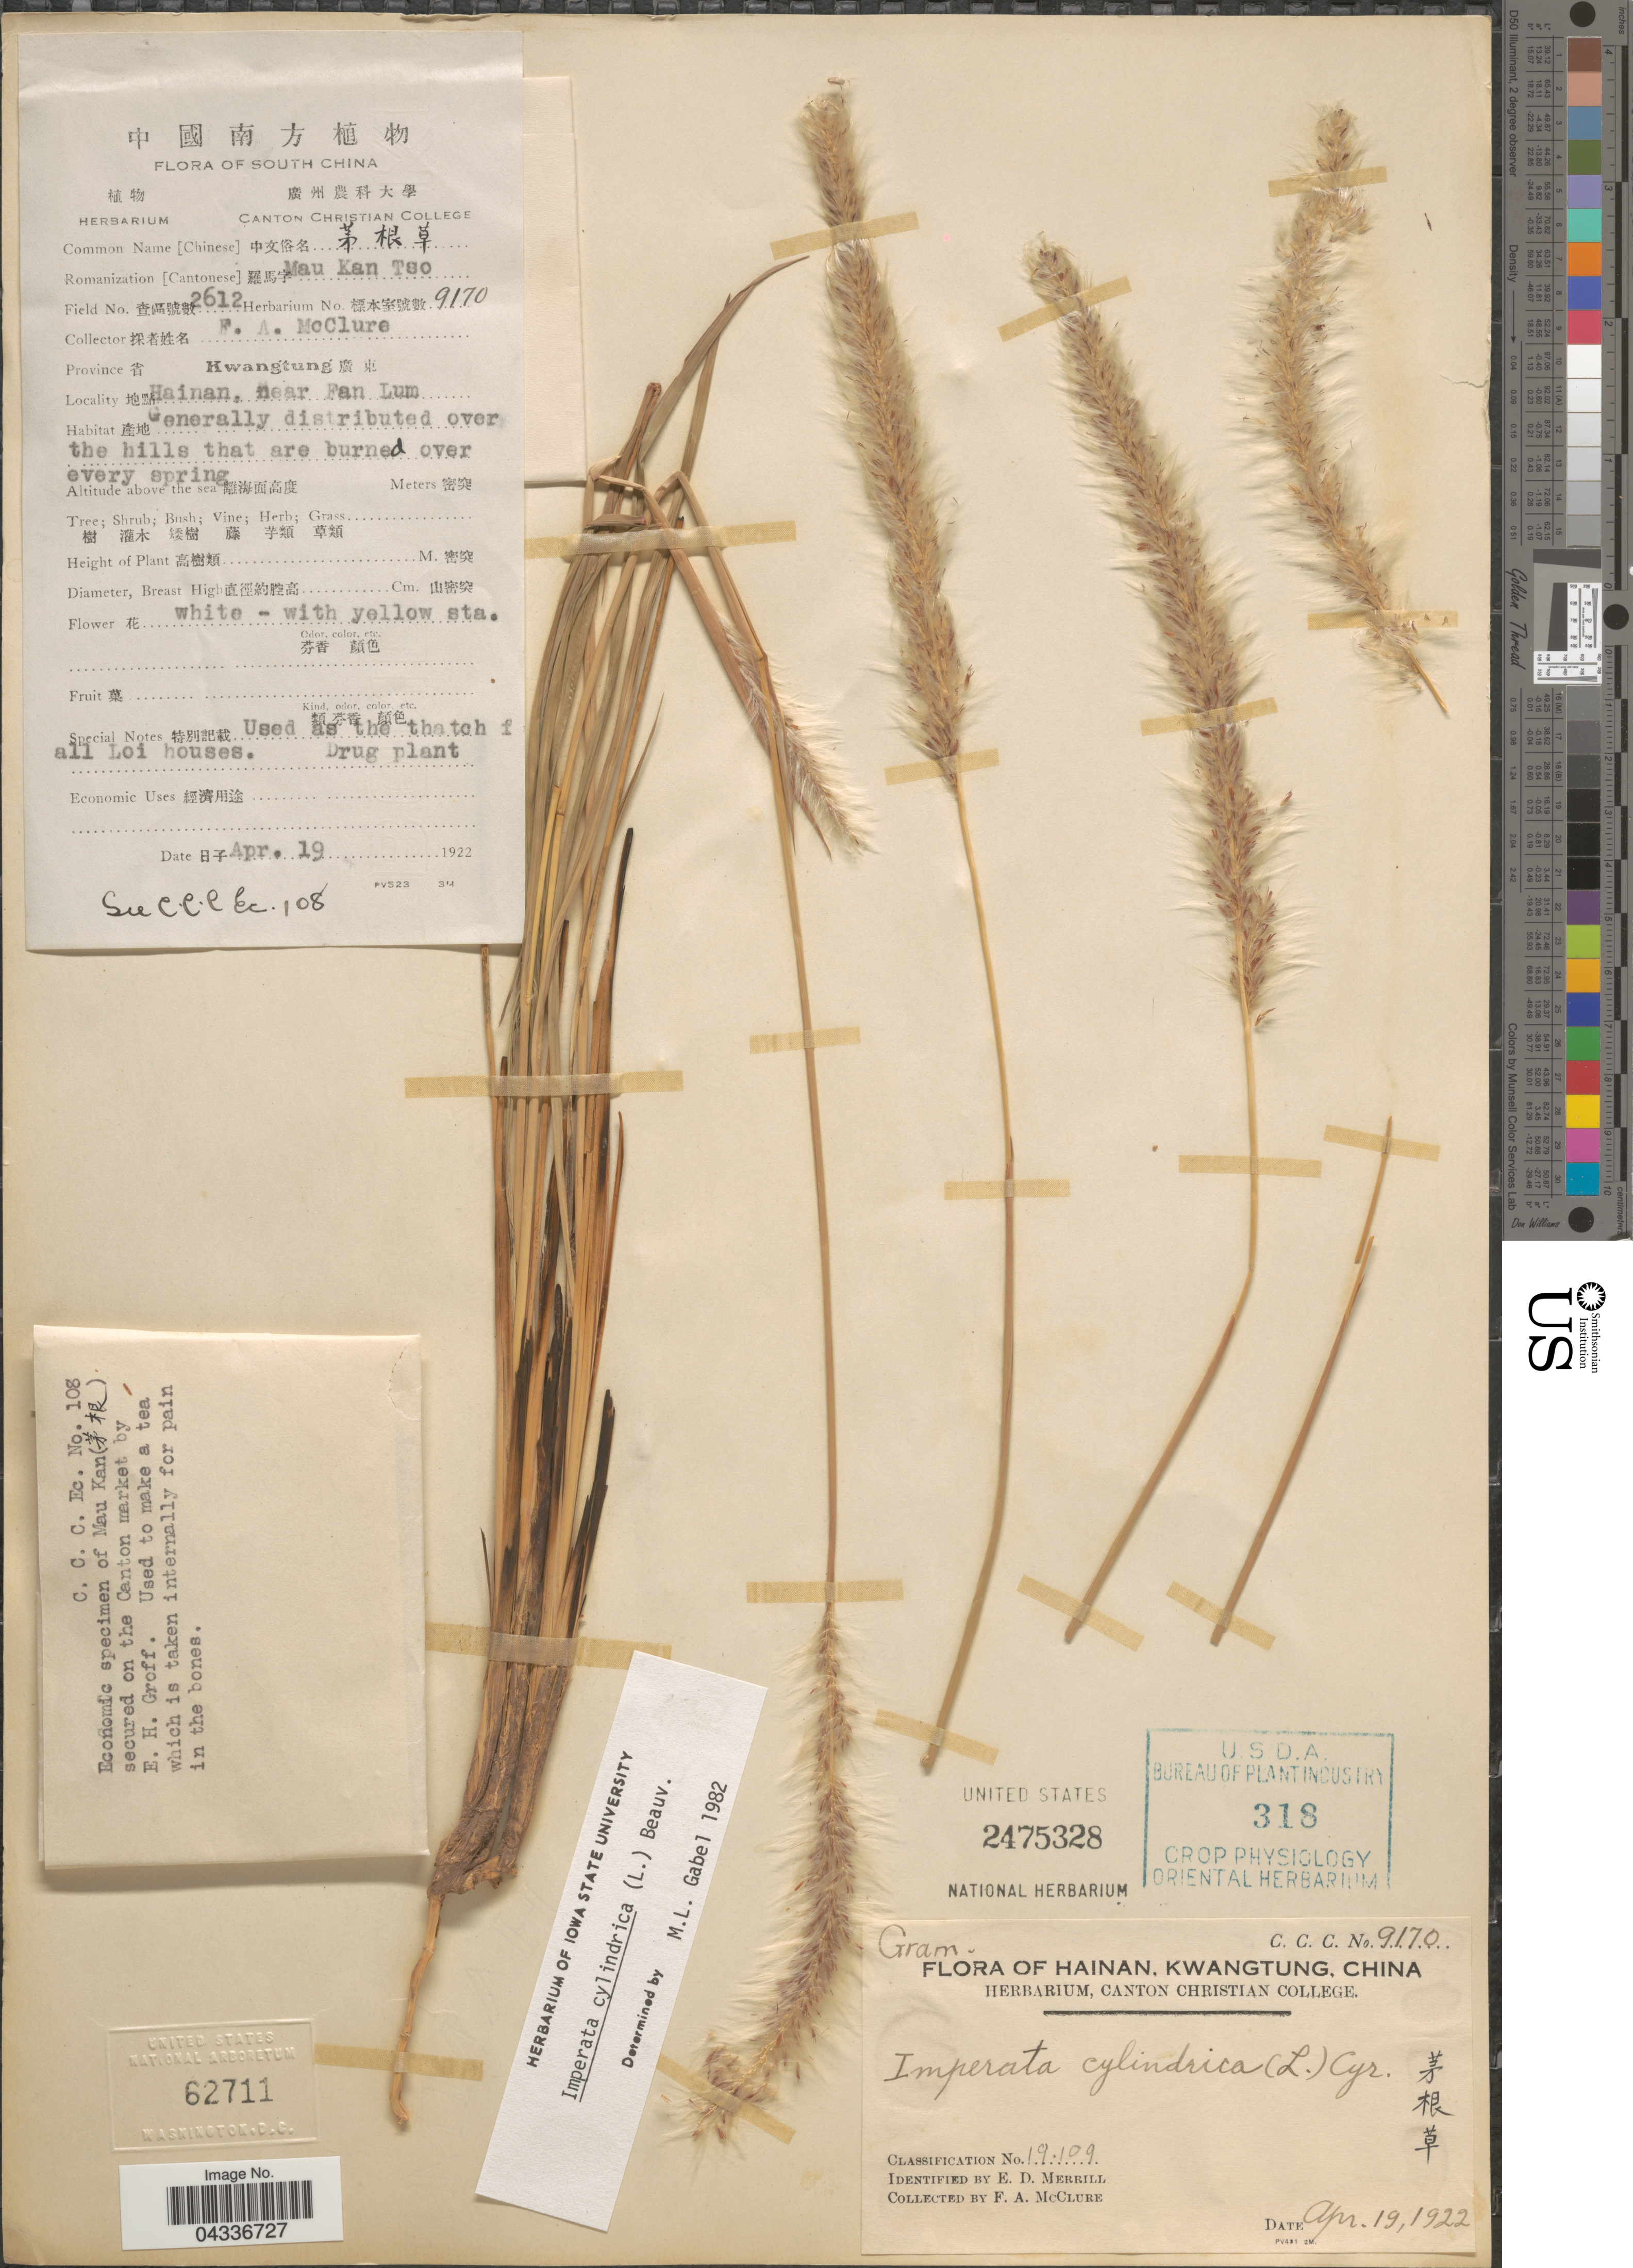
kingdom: Plantae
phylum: Tracheophyta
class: Liliopsida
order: Poales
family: Poaceae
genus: Imperata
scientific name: Imperata cylindrica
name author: (L.) P. Beauv.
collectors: F. A. McClure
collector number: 2612/9170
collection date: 1922-04-19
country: China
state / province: Guangdong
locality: South China. Province [Foreign script] Kwangtung [Foreign script]. [Foreign script] Hainan, near Fan Lum.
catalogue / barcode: US 2475328